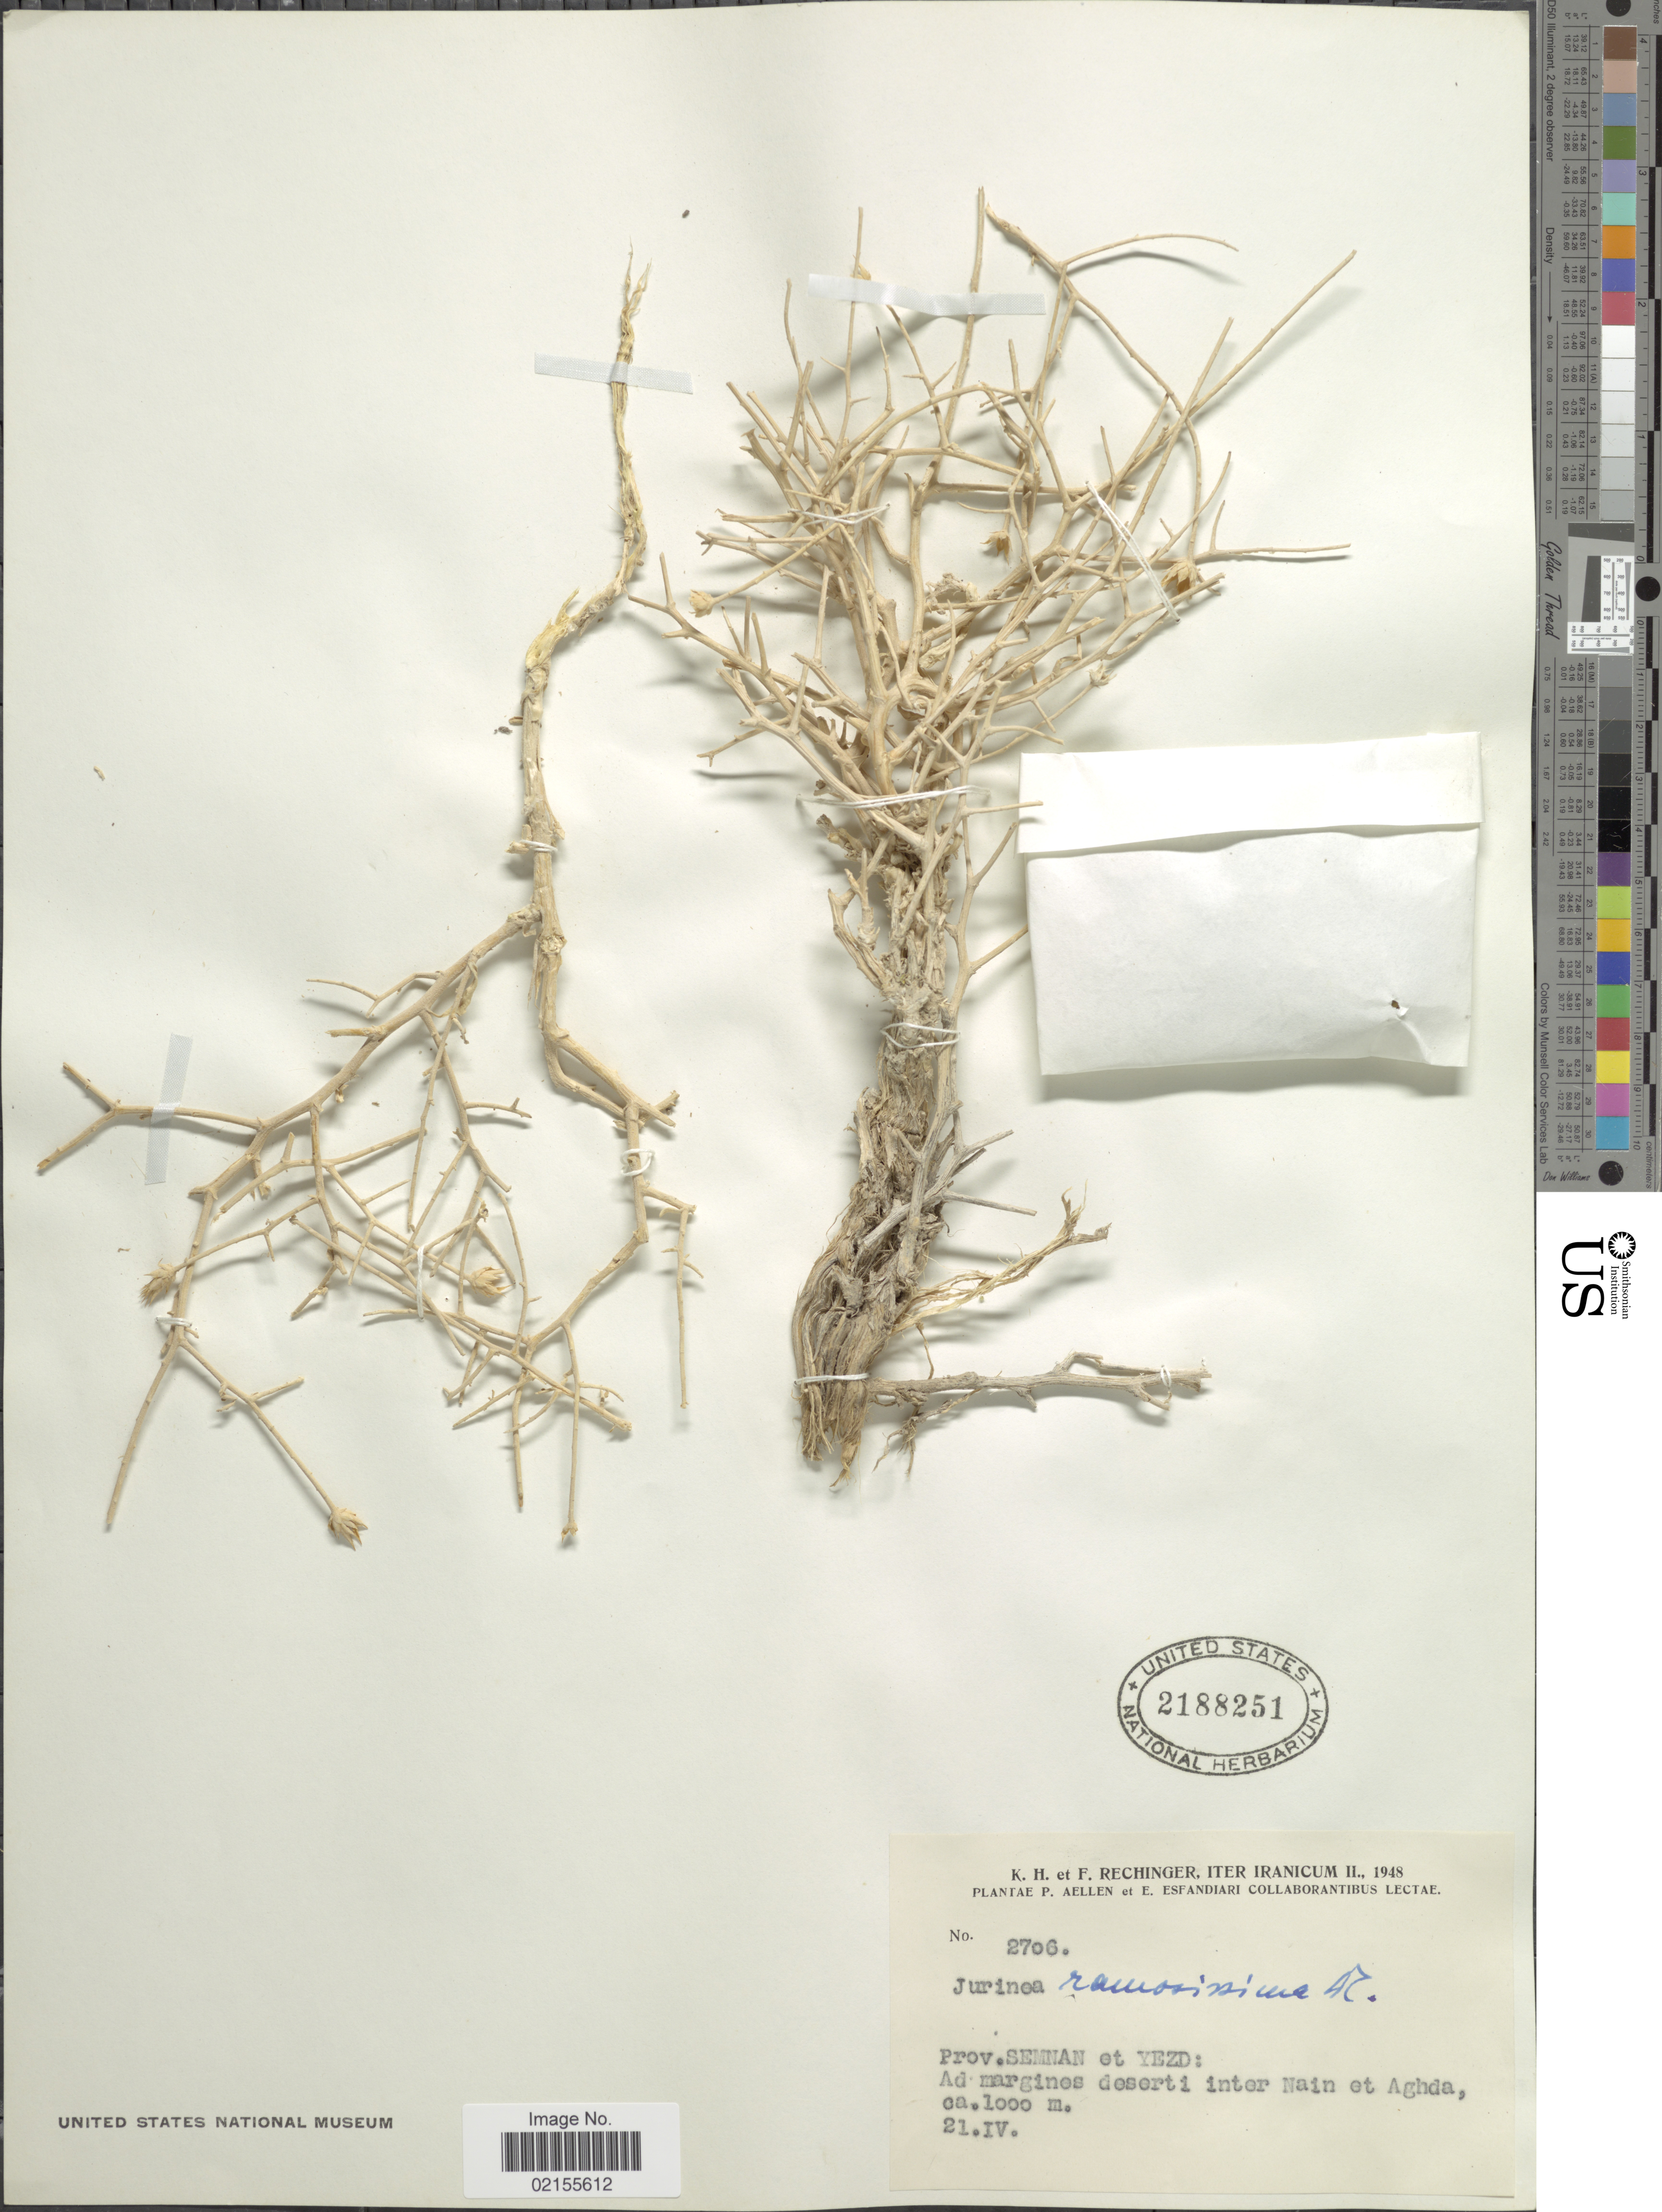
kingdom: Plantae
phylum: Tracheophyta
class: Magnoliopsida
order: Asterales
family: Asteraceae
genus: Jurinea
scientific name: Jurinea ramosissima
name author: DC.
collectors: K. H. Rechinger & F. Rechinger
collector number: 2706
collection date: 1948-04-21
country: Iran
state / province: Semnan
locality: Prov. Semnan et Yezd, Ad margines desrti inter Nain et Aghda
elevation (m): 1000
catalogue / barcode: US 2188251